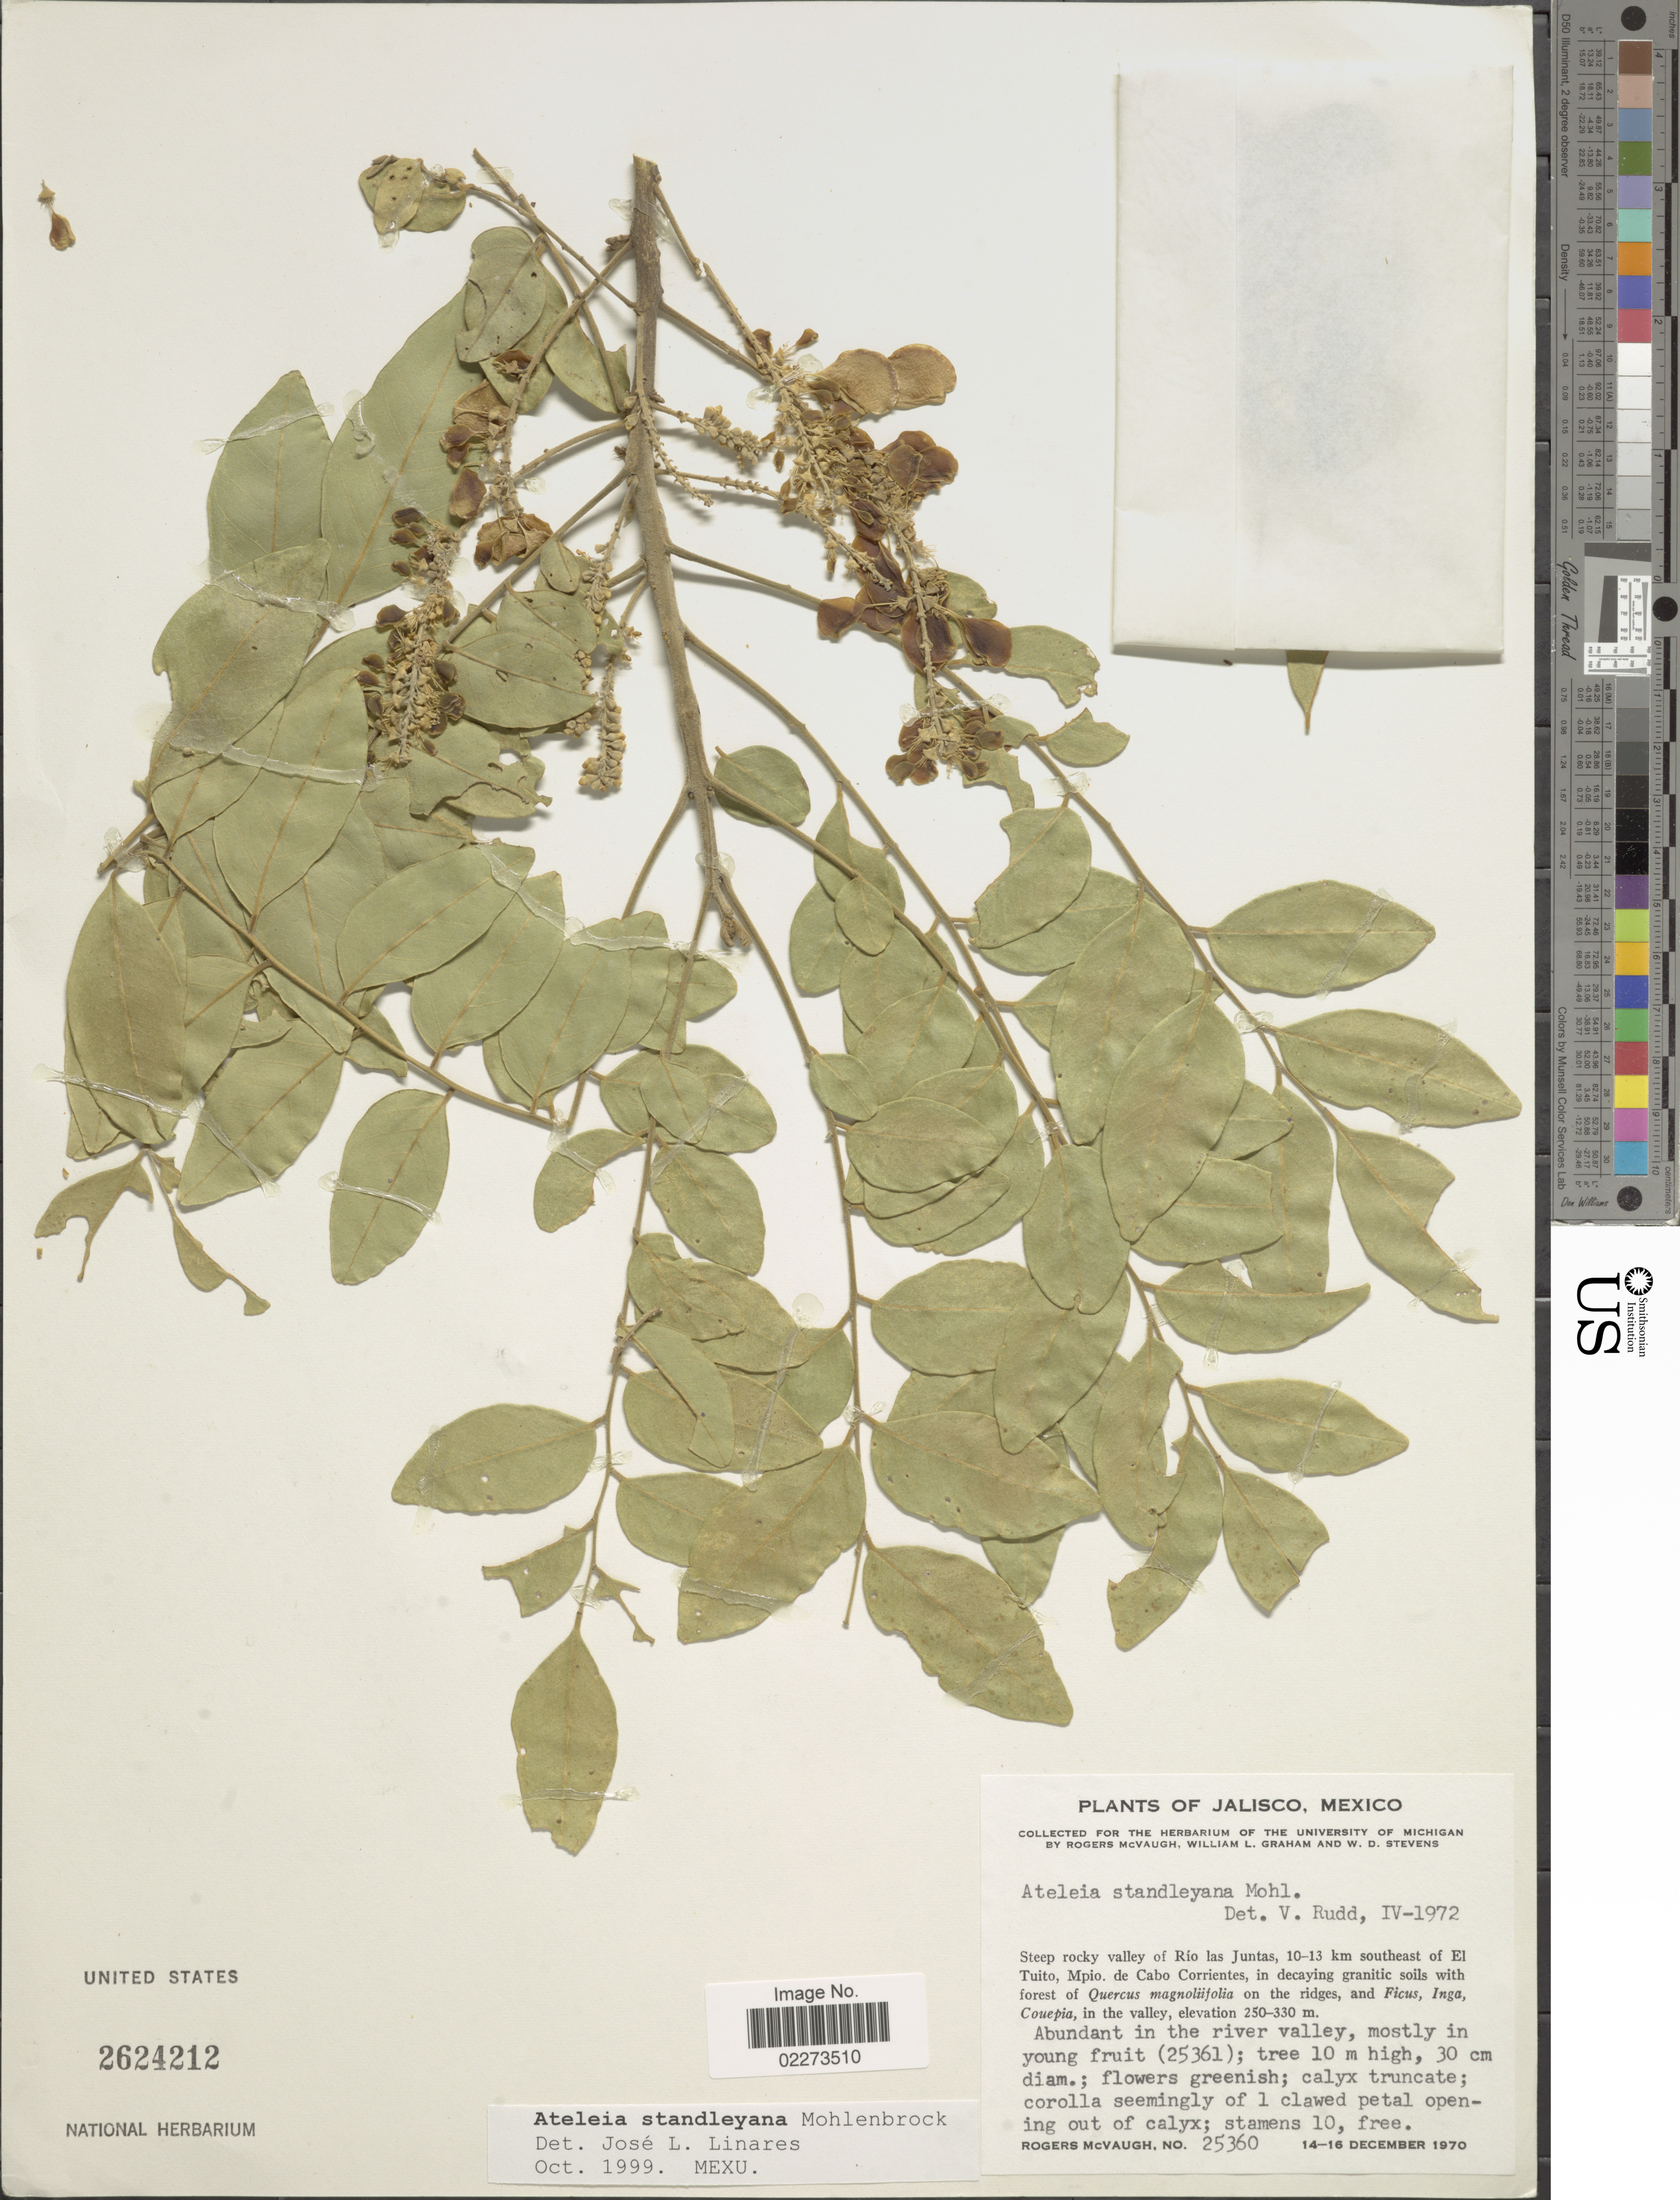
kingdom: Plantae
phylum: Tracheophyta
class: Magnoliopsida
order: Fabales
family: Fabaceae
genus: Ateleia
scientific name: Ateleia standleyana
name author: Mohlenbr.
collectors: R. McVaugh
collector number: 25360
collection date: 1970-12-14/1970-12-16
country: Mexico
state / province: Jalisco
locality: Steep rocky valley of Rio las Juntas, 10-13 km southeast of El Tuito, Mpio. de Cabo Corientes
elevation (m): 250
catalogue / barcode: US 2624212